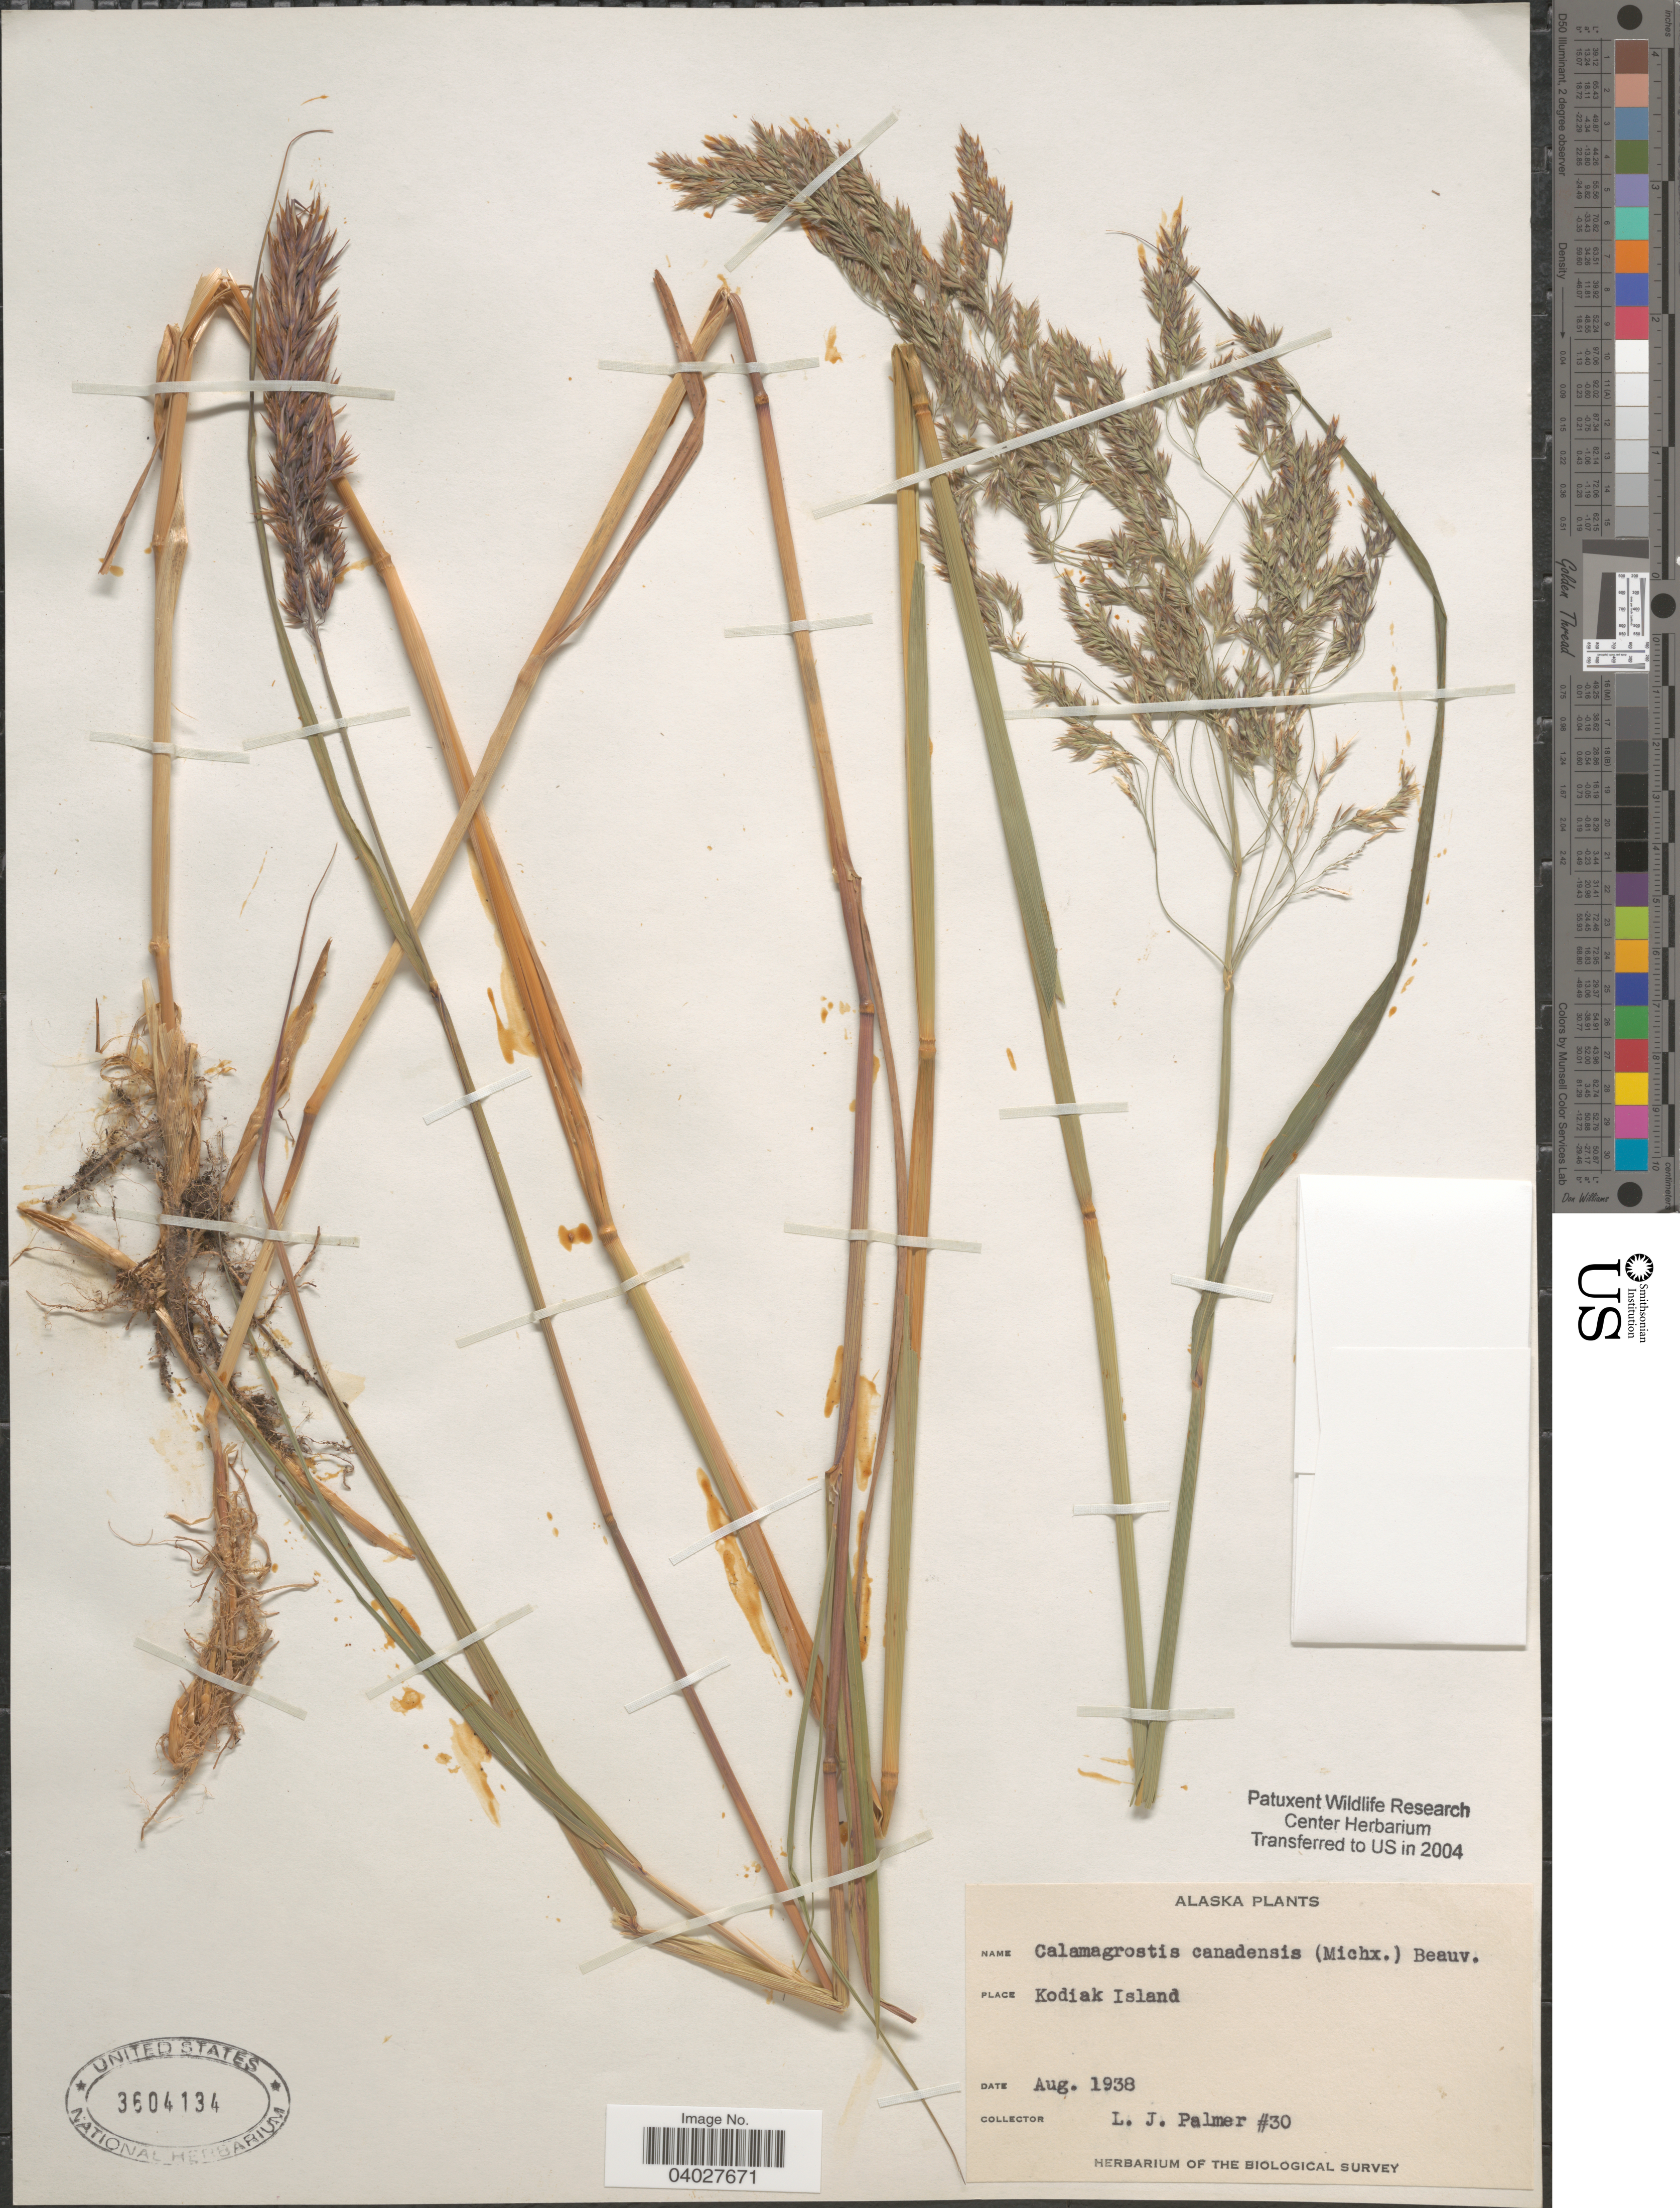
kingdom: Plantae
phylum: Tracheophyta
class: Liliopsida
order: Poales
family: Poaceae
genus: Calamagrostis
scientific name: Calamagrostis canadensis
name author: (Michx.) P. Beauv.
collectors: L. J. Palmer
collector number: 30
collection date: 1938-08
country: United States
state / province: Alaska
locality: Kodiak Island.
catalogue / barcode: US 3604134